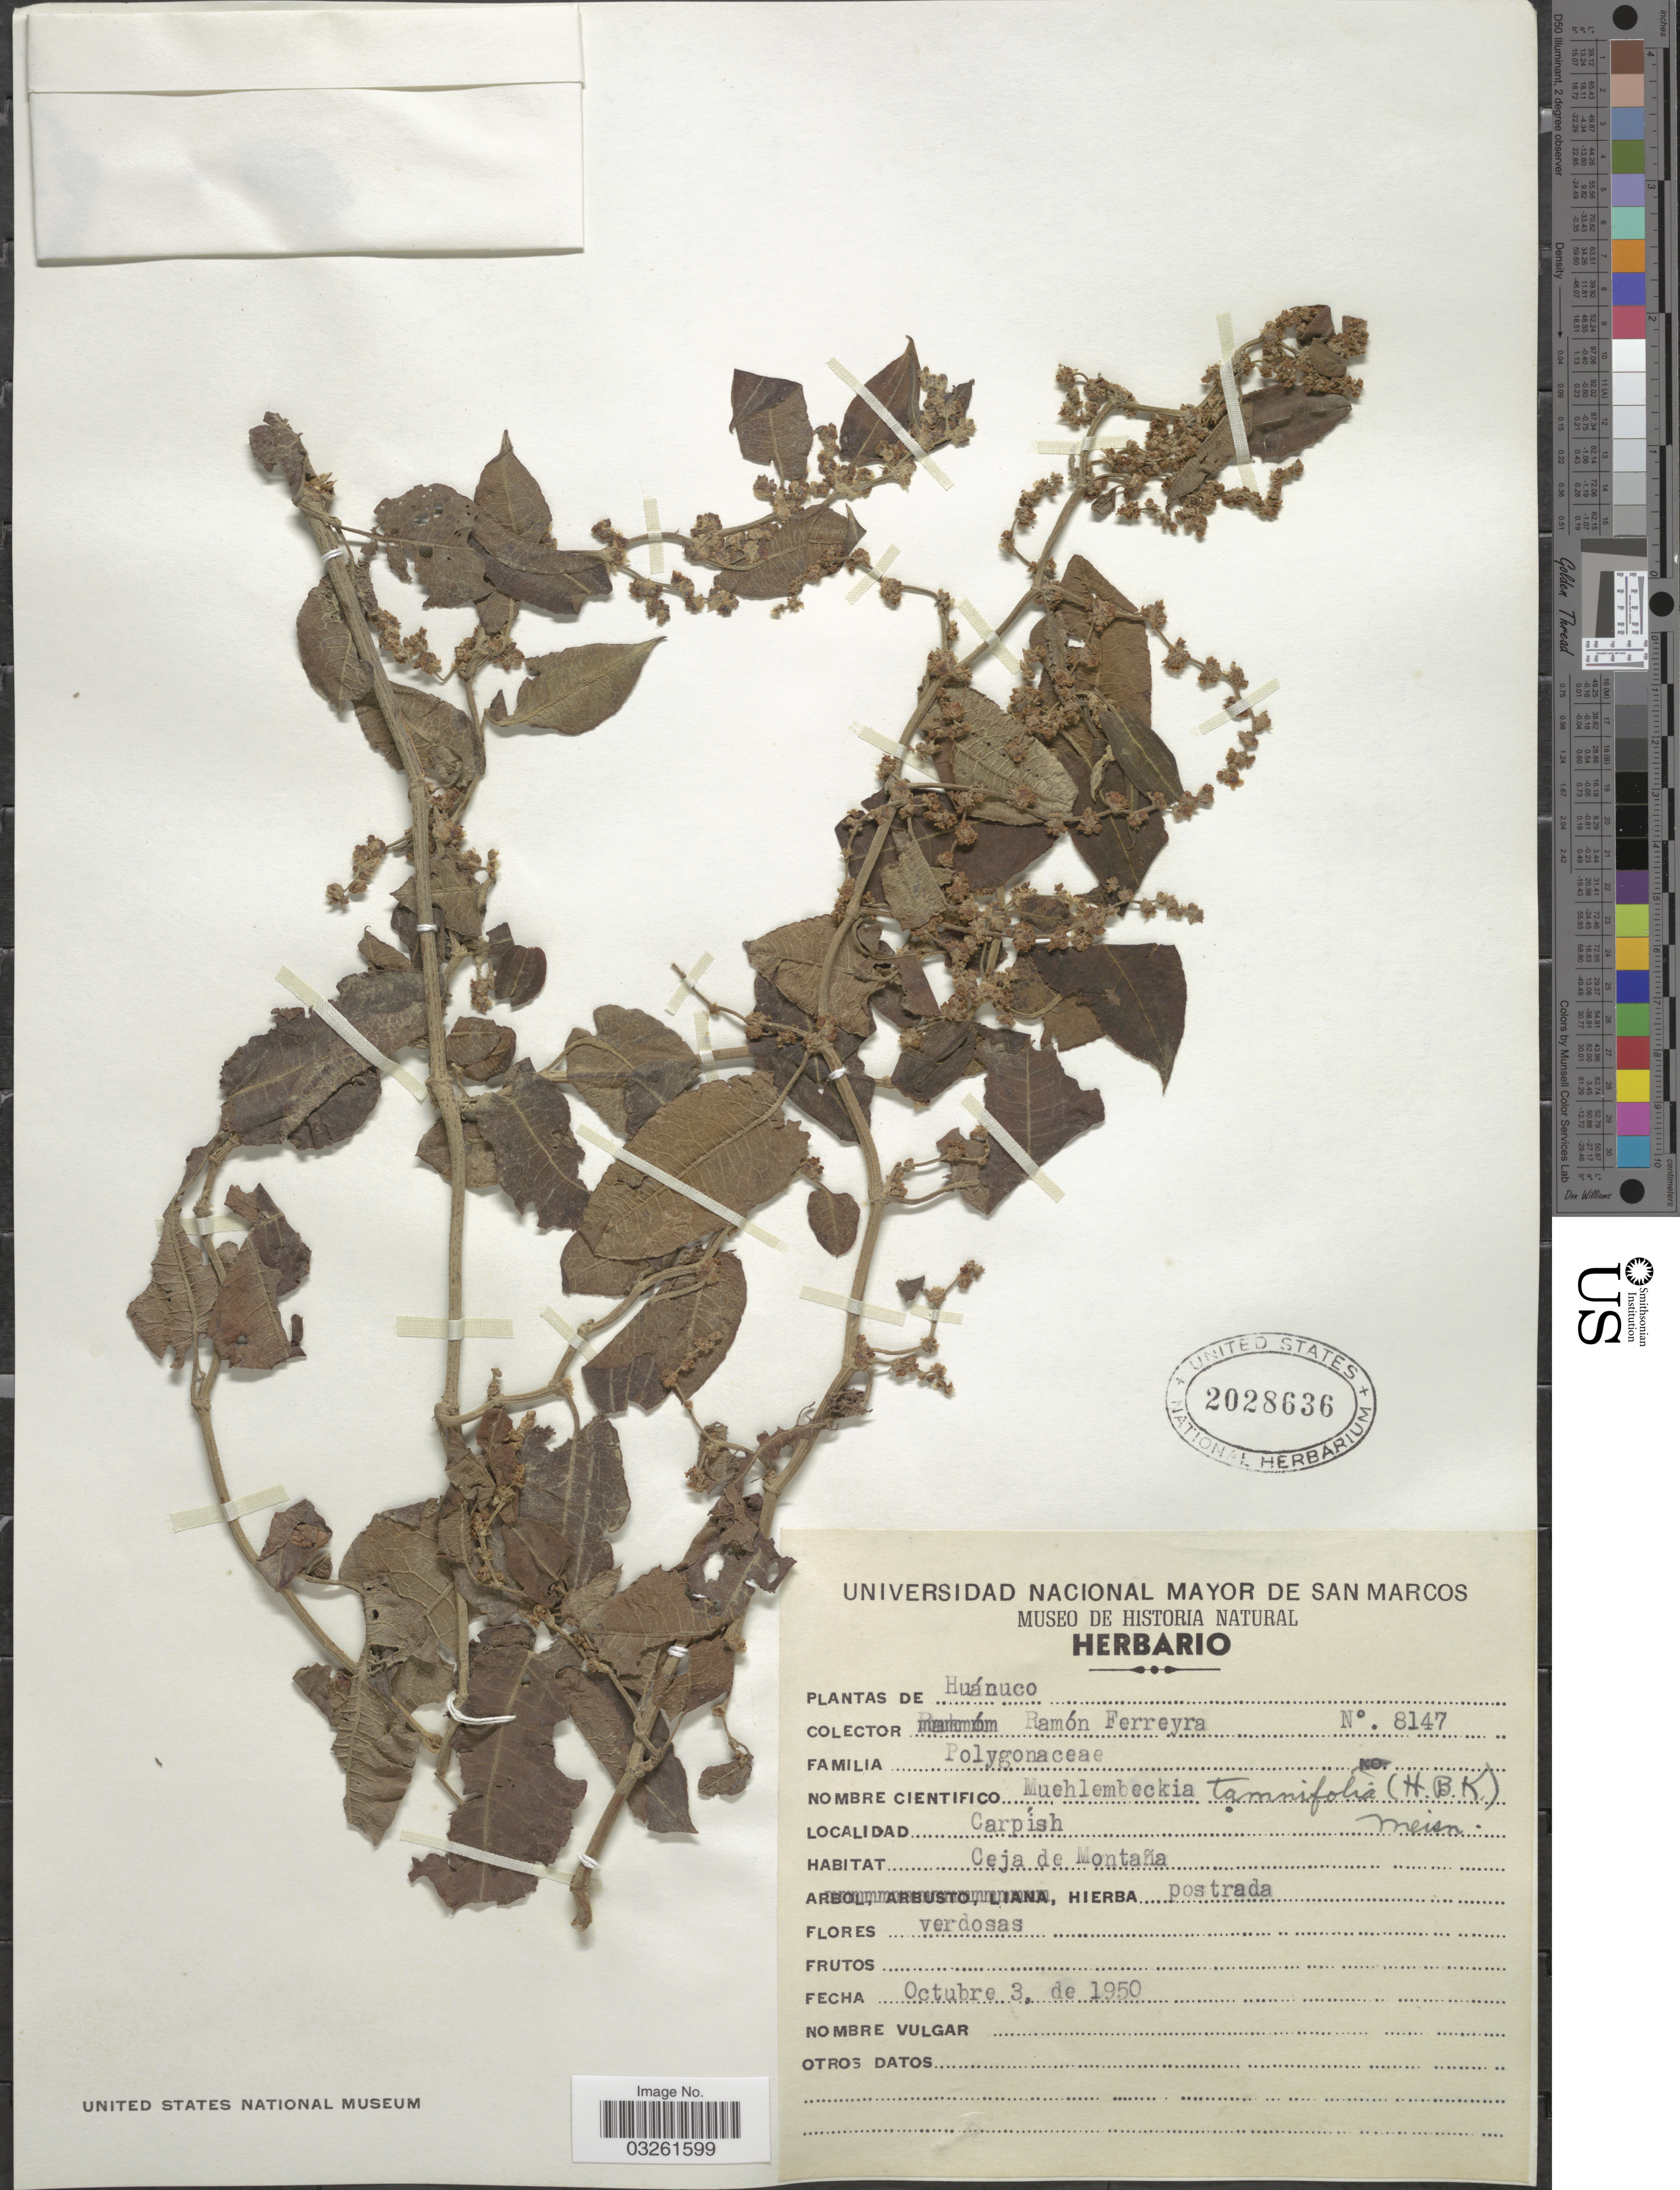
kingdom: Plantae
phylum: Tracheophyta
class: Magnoliopsida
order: Caryophyllales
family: Polygonaceae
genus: Muehlenbeckia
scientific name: Muehlenbeckia tamnifolia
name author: (Kunth) Meisn.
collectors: R. A. Ferreyra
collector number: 8147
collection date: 1950-10-03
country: Peru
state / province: Huánuco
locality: Carpish, Ceja de Montaña.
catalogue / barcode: US 2028636